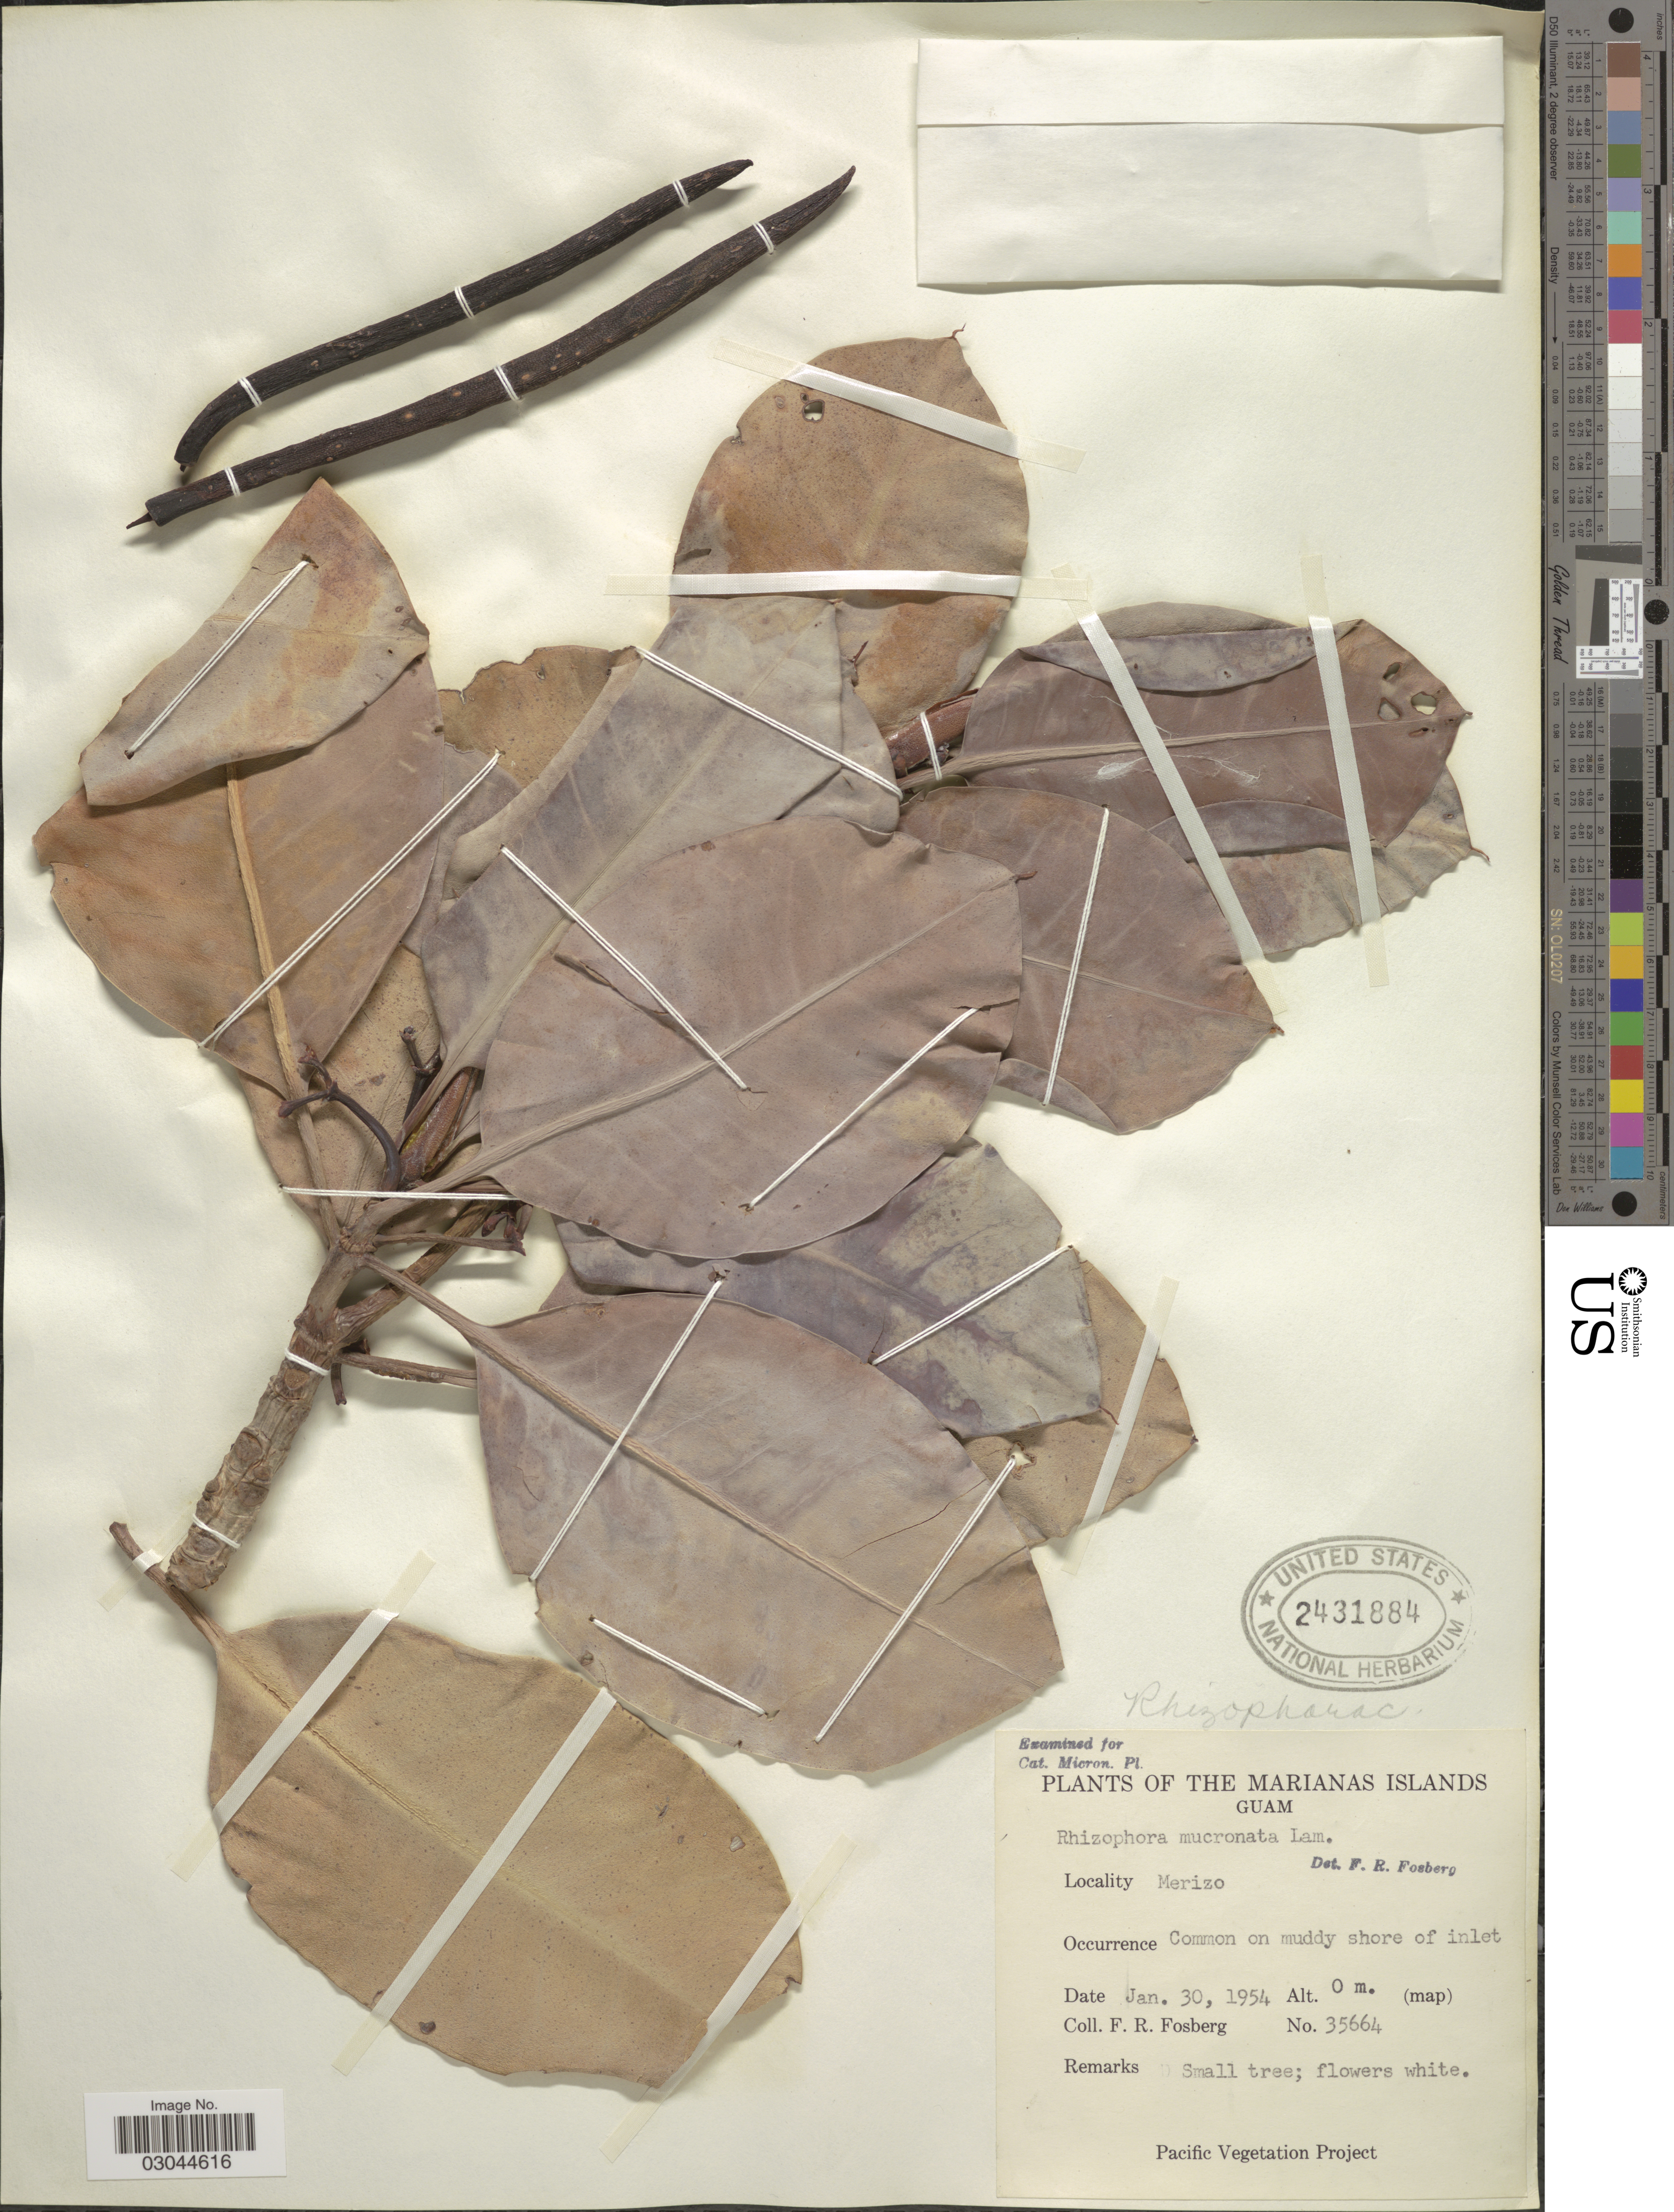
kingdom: Plantae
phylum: Tracheophyta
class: Magnoliopsida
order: Malpighiales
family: Rhizophoraceae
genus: Rhizophora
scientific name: Rhizophora mucronata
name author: Lam.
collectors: F. R. Fosberg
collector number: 35664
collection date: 1954-01-30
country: Guam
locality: The Marianas Islands. Merizo.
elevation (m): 0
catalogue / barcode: US 2431884